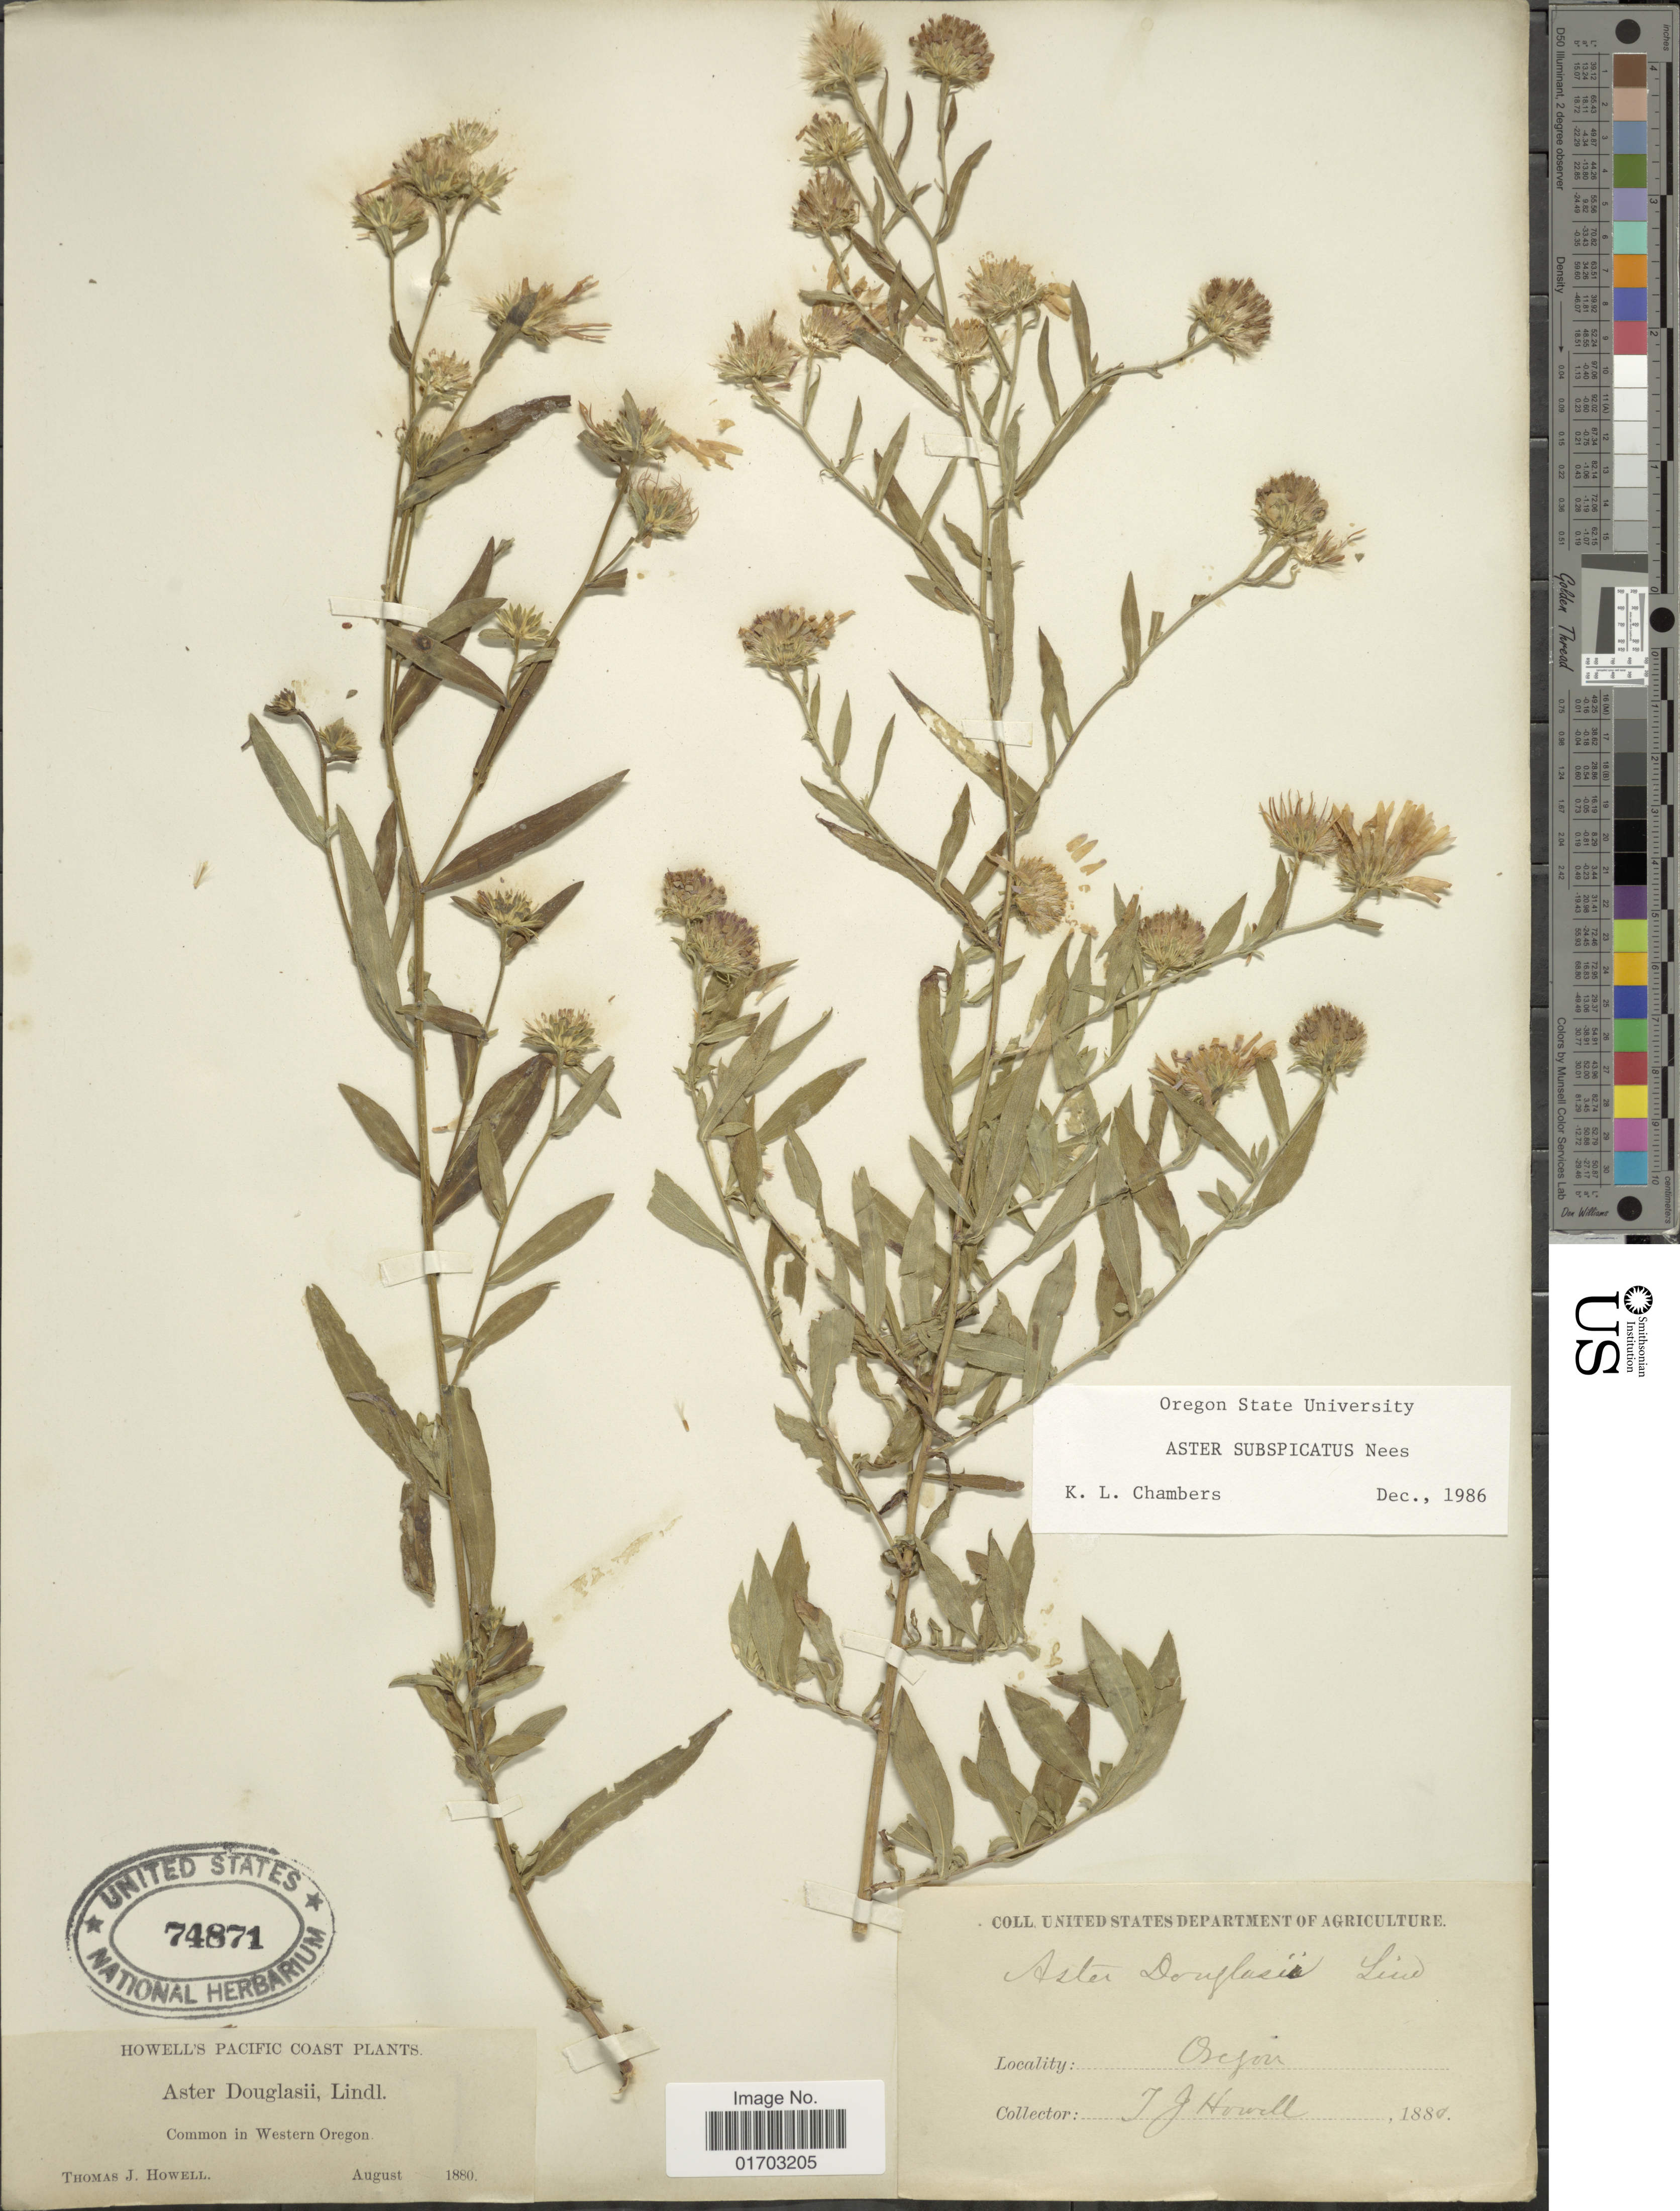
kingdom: Plantae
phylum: Tracheophyta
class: Magnoliopsida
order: Asterales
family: Asteraceae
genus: Symphyotrichum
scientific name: Symphyotrichum subspicatum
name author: (Nees) G.L. Nesom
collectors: T. J. Howell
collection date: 1880-08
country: United States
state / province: Oregon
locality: Pacific coast, common in Western Oregon.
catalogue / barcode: US 74871